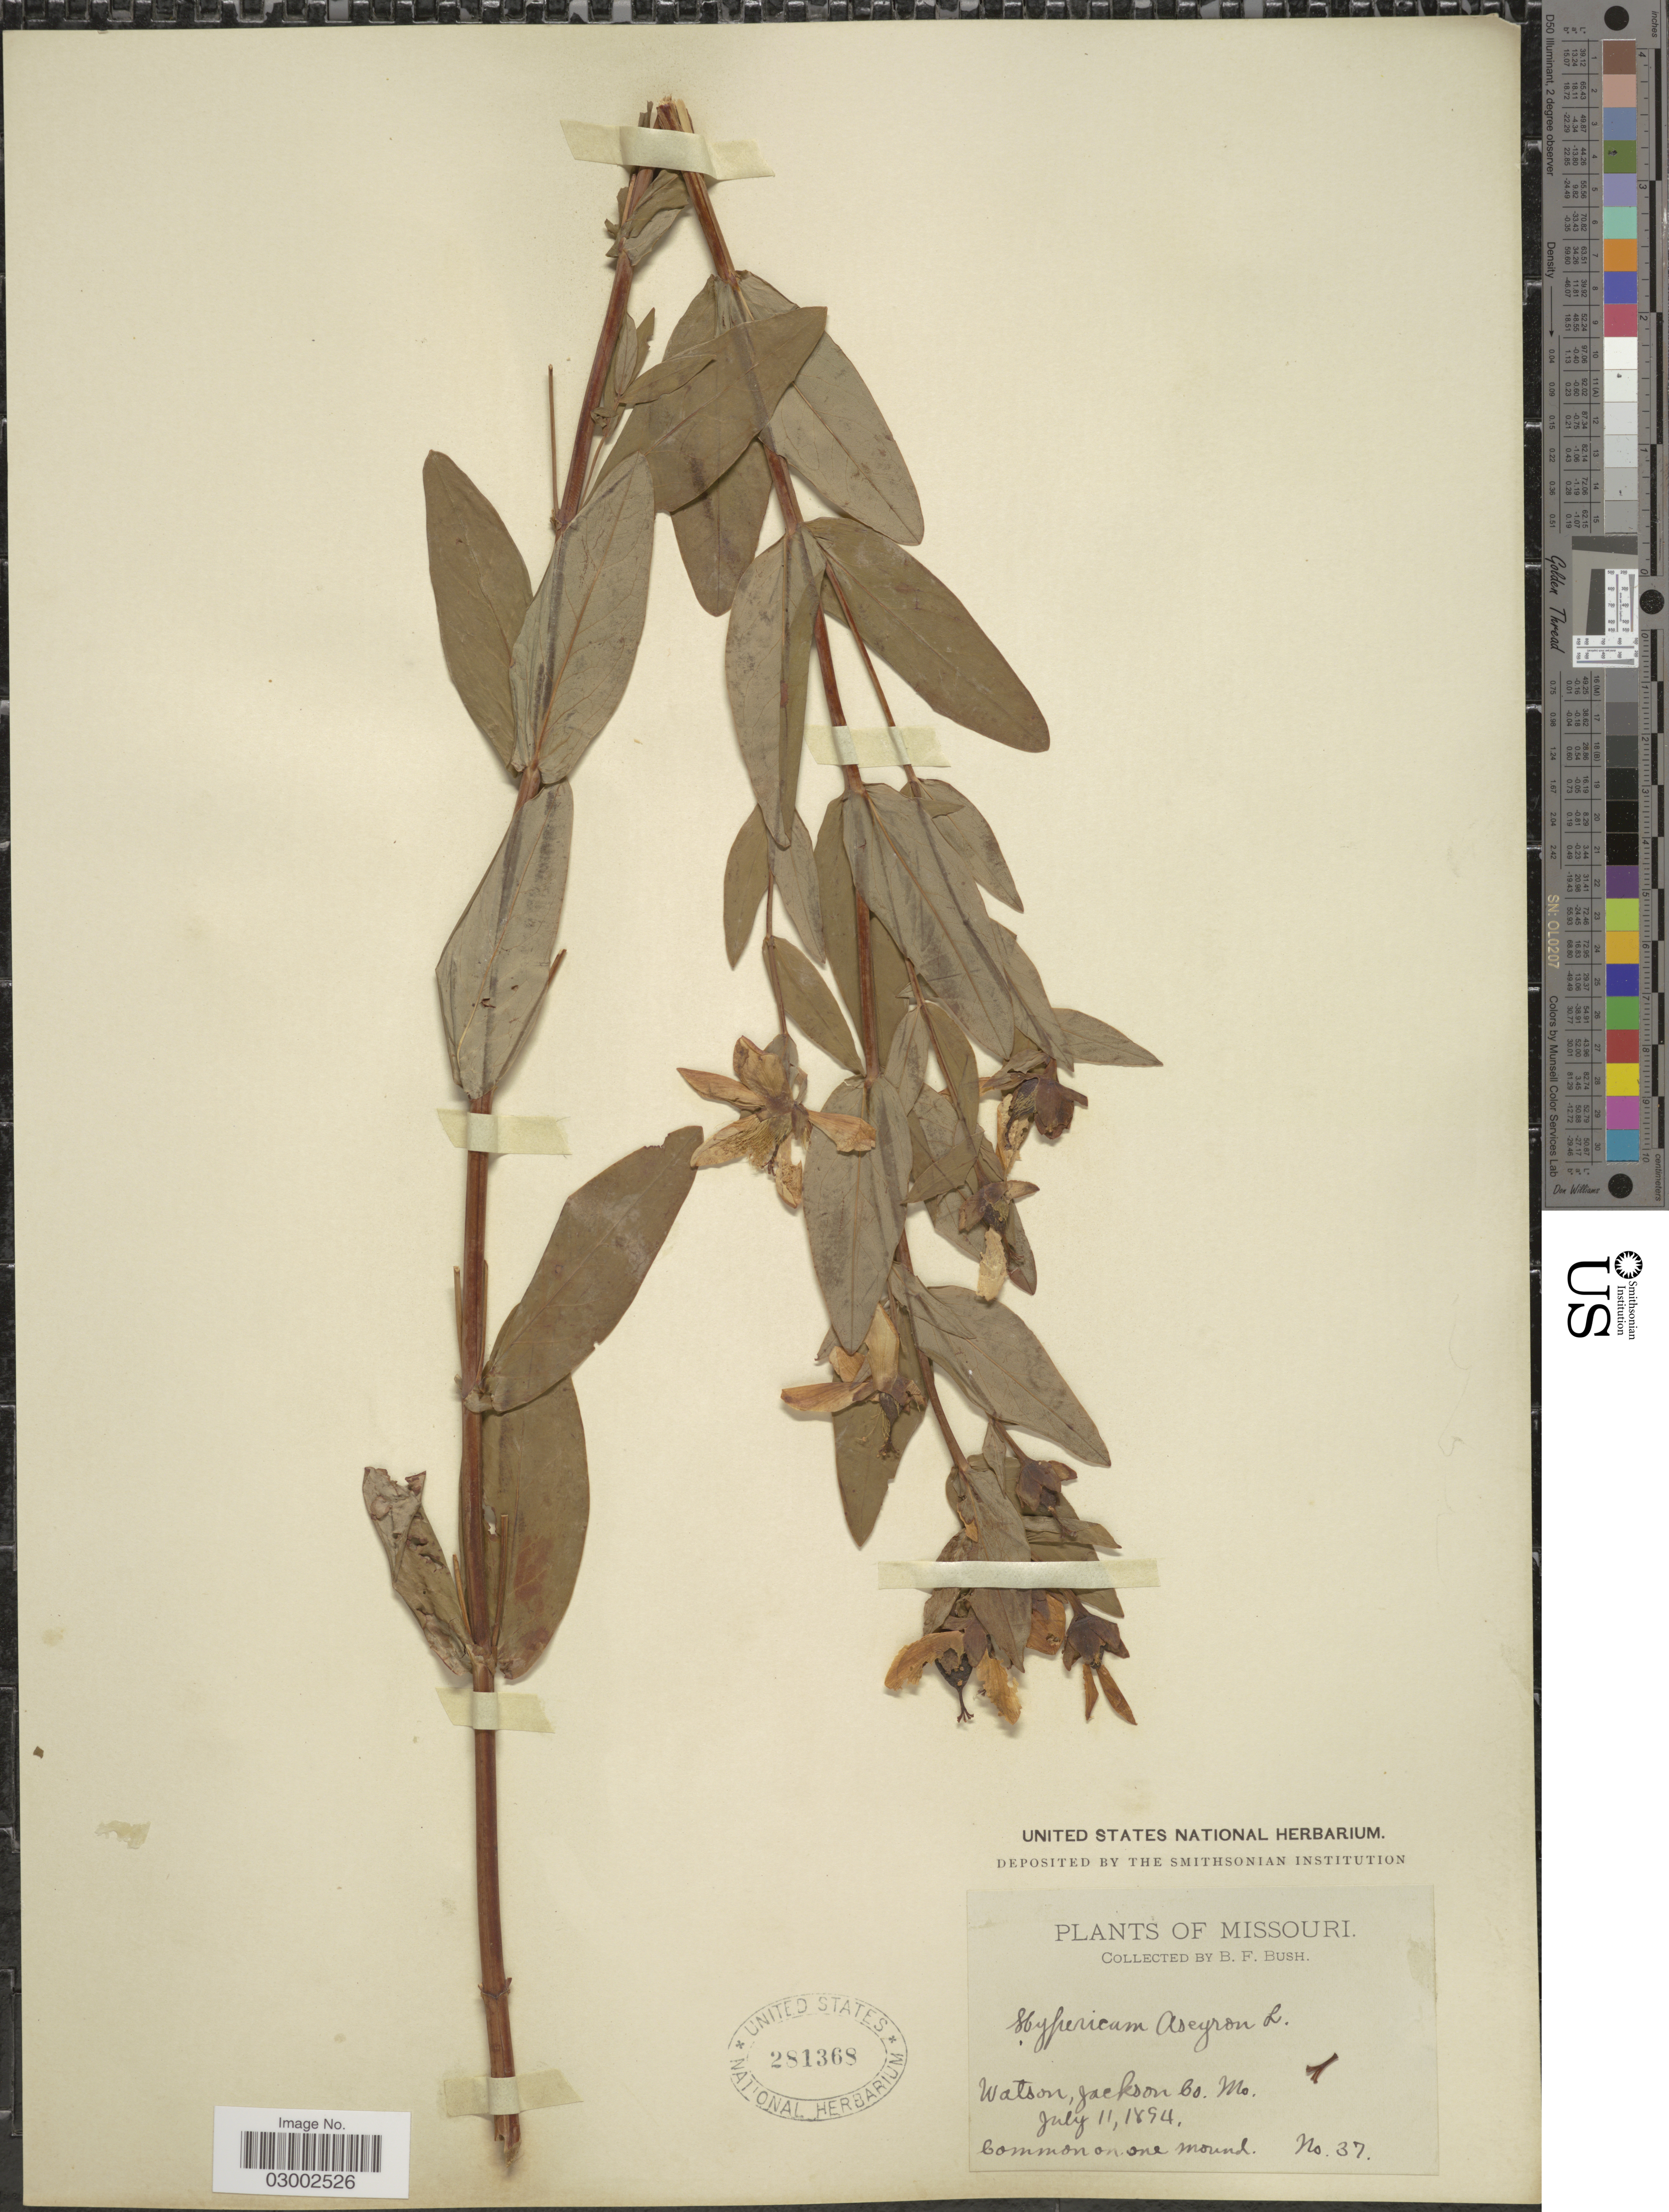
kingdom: Plantae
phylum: Tracheophyta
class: Magnoliopsida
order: Malpighiales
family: Hypericaceae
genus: Hypericum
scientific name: Hypericum ascyron subsp. pyramidatum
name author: (Aiton) N. Robson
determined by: Strong, Mark T., (BOT), Smithsonian Institution - National Museum of Natural History (UNITED STATES)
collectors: B. F. Bush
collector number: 37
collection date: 1894-07-11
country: United States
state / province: Missouri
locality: Watson, Jackson Co.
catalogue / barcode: US 281368